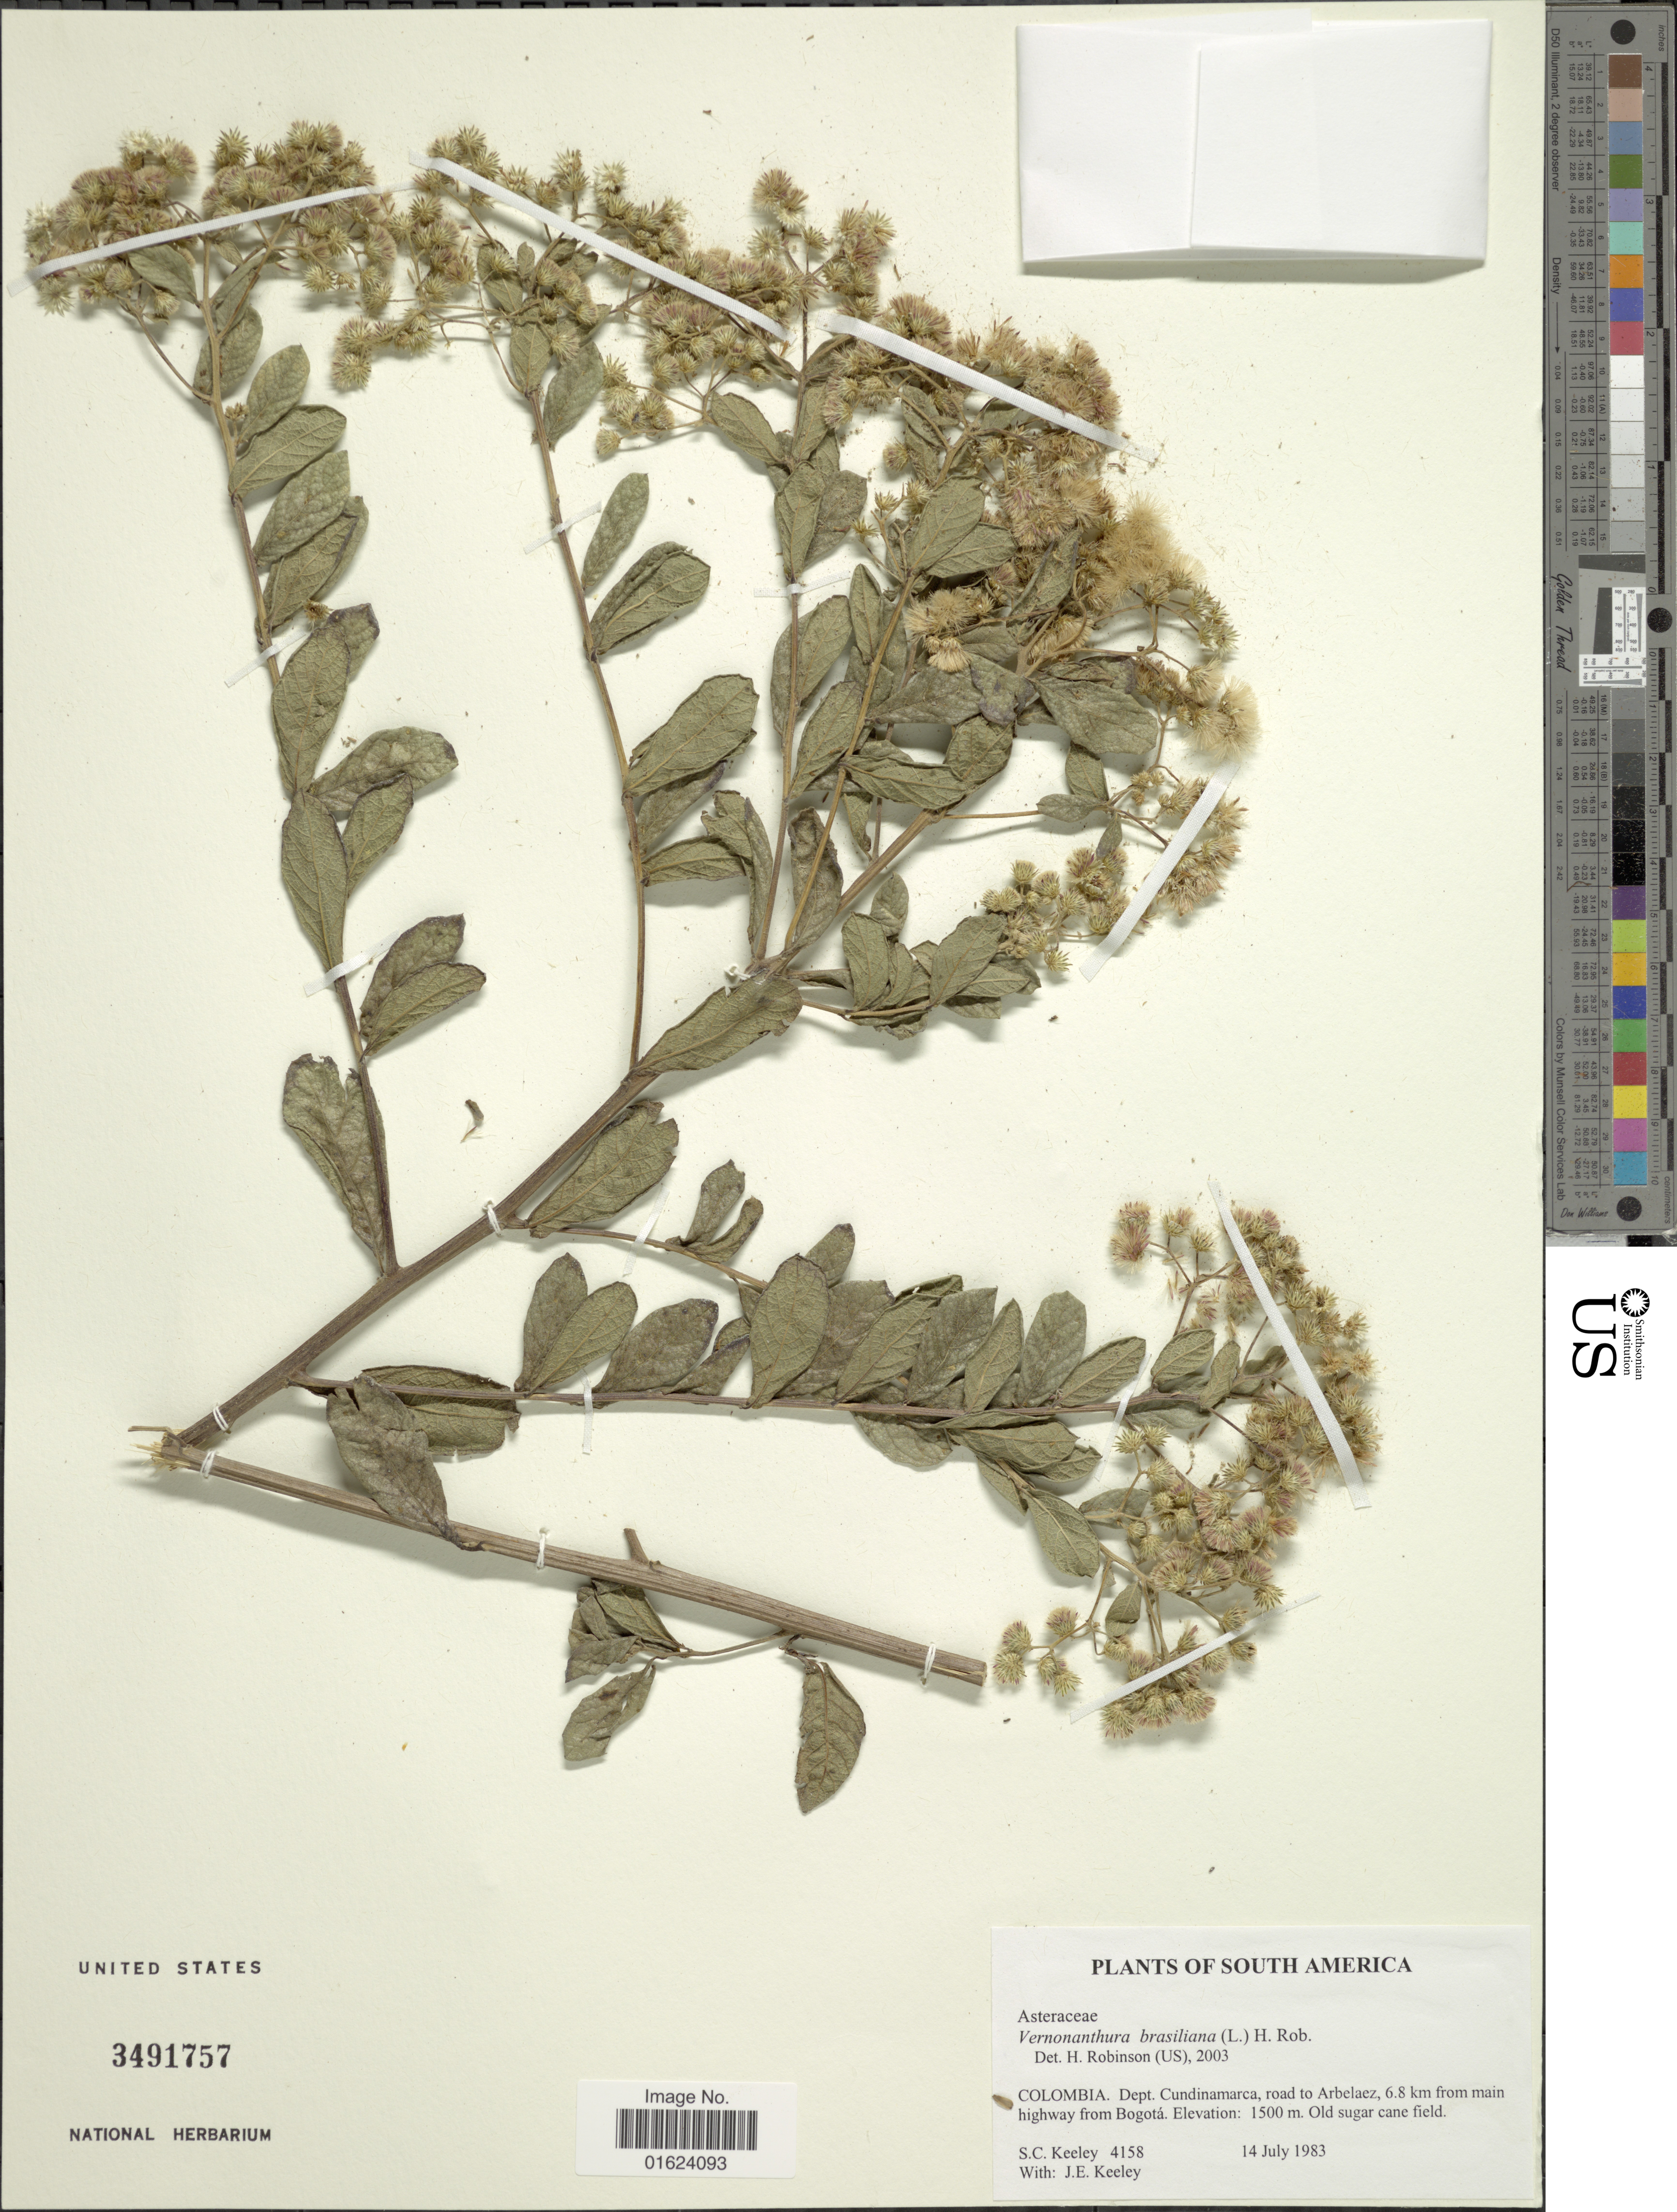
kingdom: Plantae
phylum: Tracheophyta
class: Magnoliopsida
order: Asterales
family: Asteraceae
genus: Vernonia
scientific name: Vernonia brasiliana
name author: (L.) Druce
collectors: S. C. Keeley & J. E. Keeley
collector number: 4158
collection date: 1983-07-14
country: Colombia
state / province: Cundinamarca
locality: Colombia. Dept. Cundinamarca, road to Arbelaez, 6.8 km from main highway from Bogoto.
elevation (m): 1500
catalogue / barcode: US 3491757